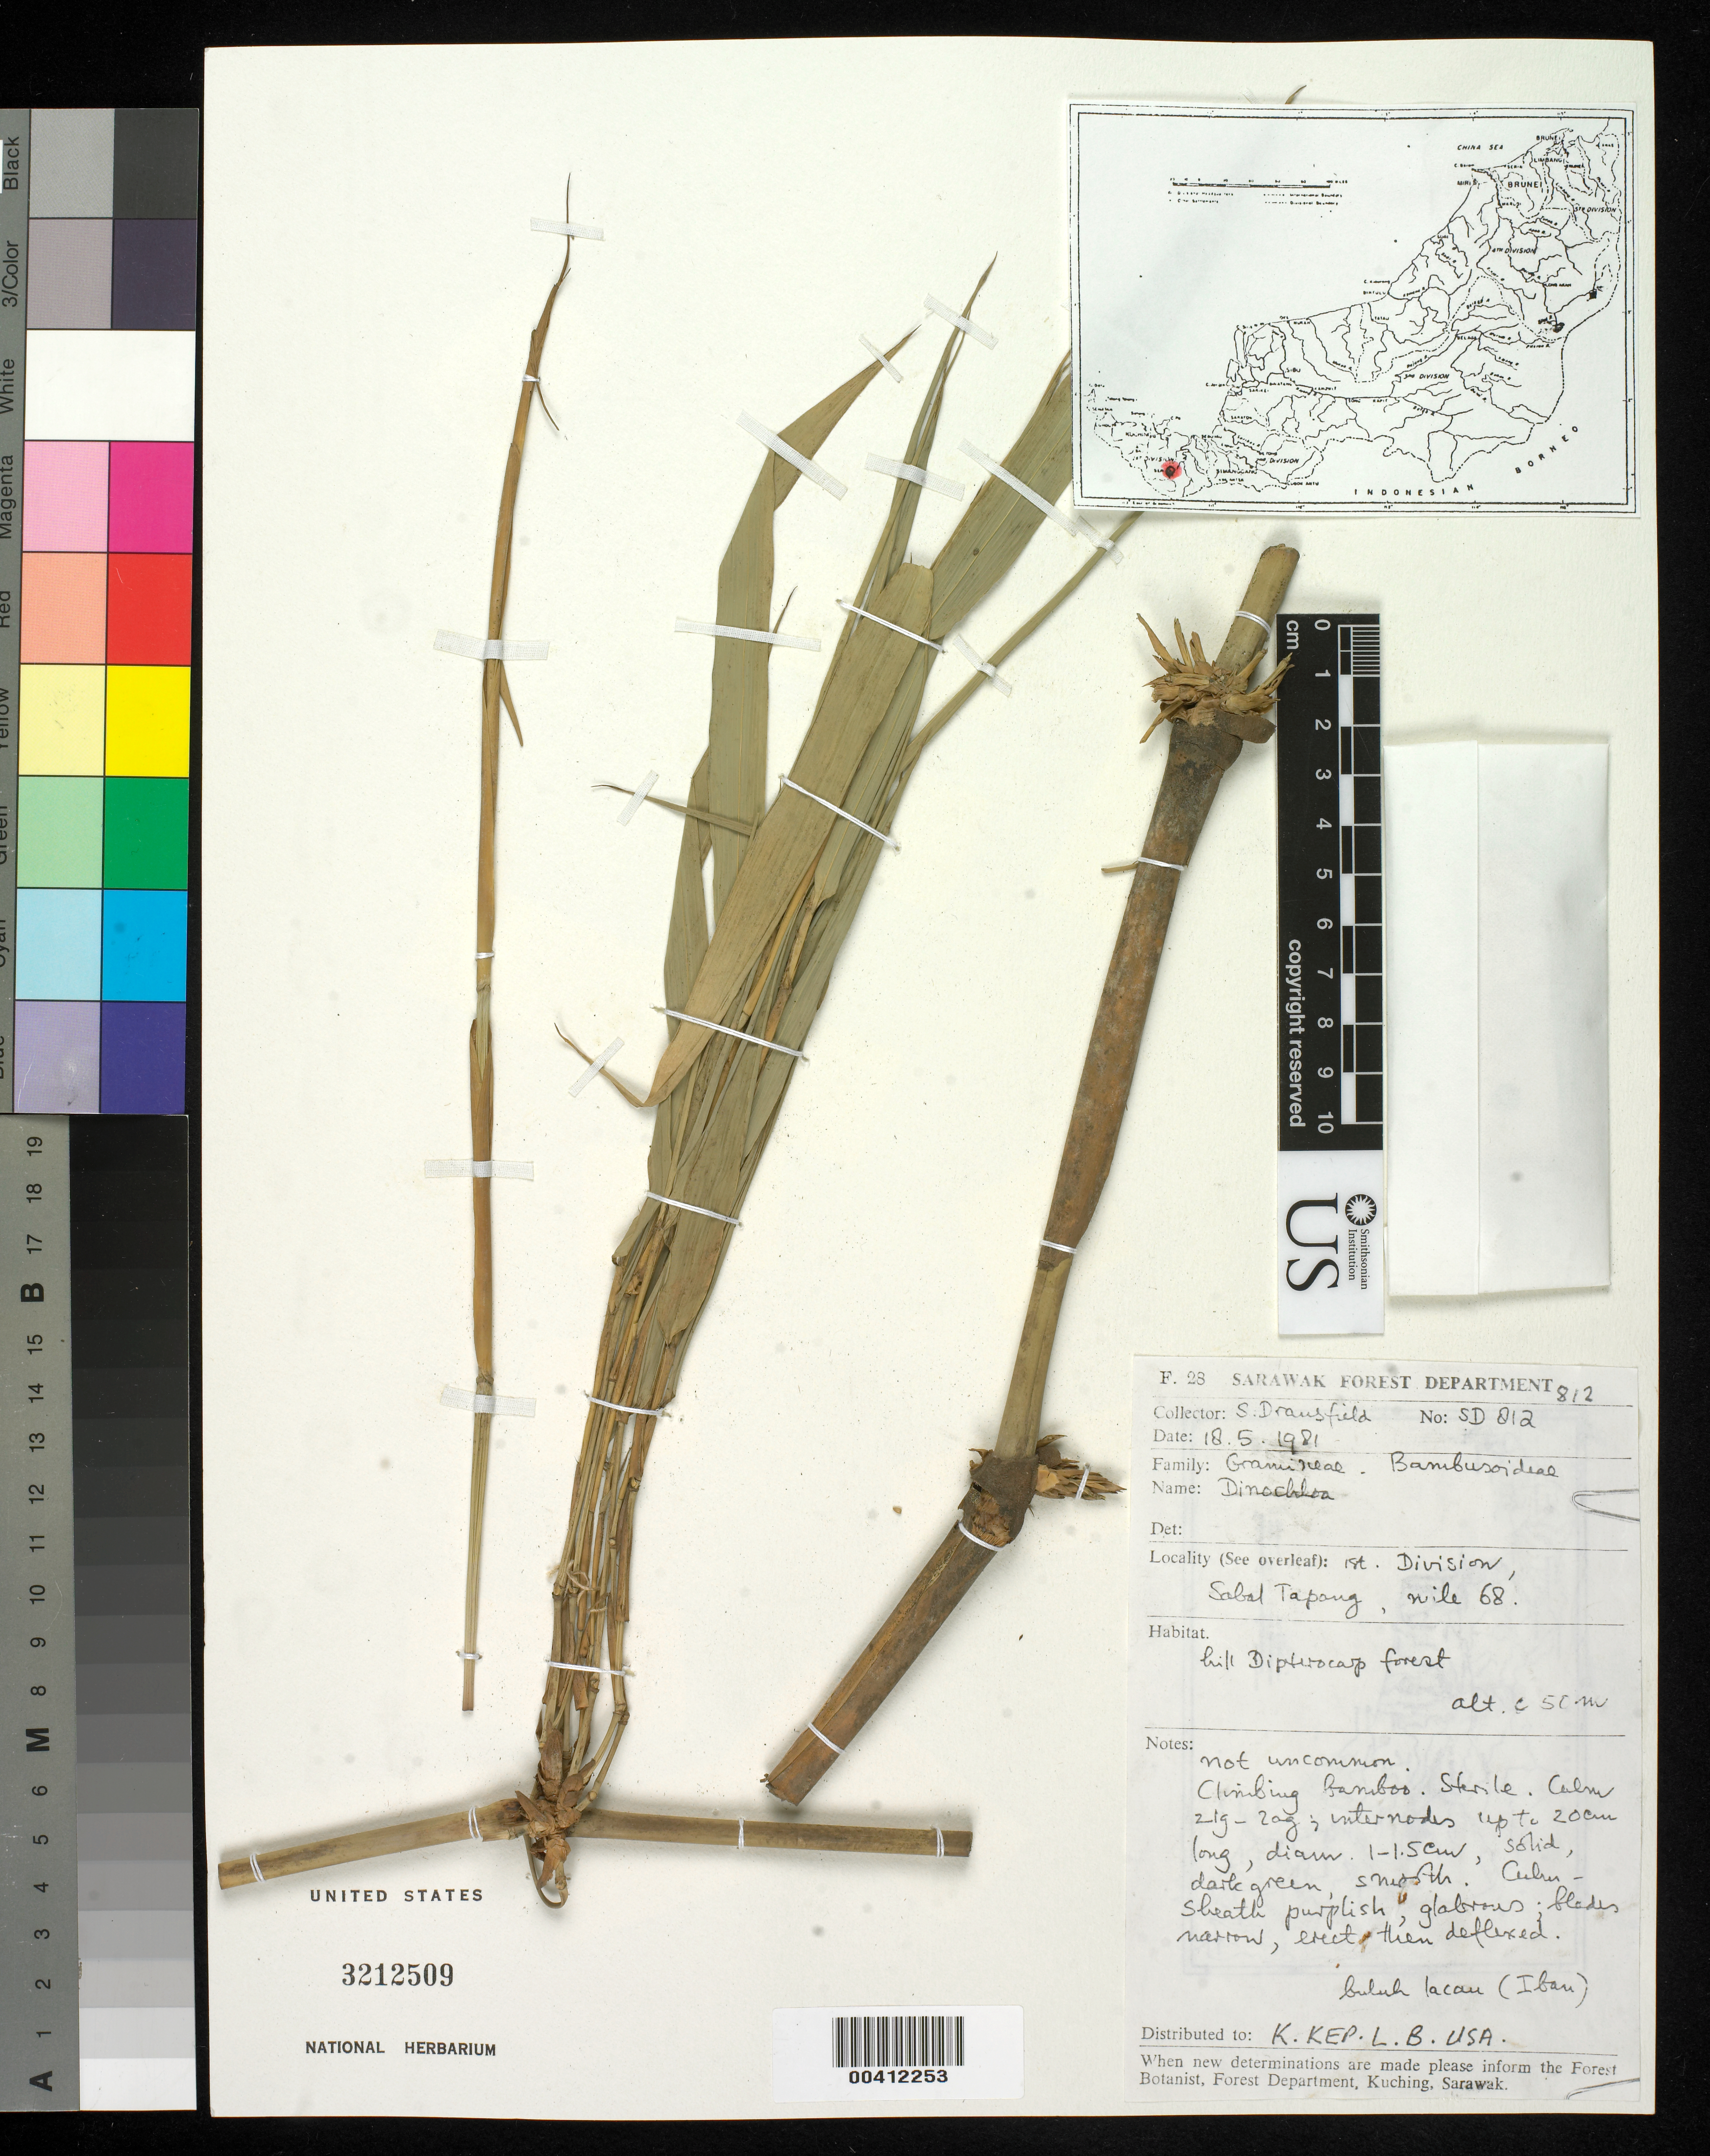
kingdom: Plantae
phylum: Tracheophyta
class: Liliopsida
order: Poales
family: Poaceae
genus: Dinochloa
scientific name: Dinochloa sp.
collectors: S. Dransfield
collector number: Sd812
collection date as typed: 18 May 1981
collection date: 1981-05-18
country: Malaysia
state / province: Sarawak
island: Borneo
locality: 1st division, sabal tapang, mile 68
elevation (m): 50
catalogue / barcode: US 3212509